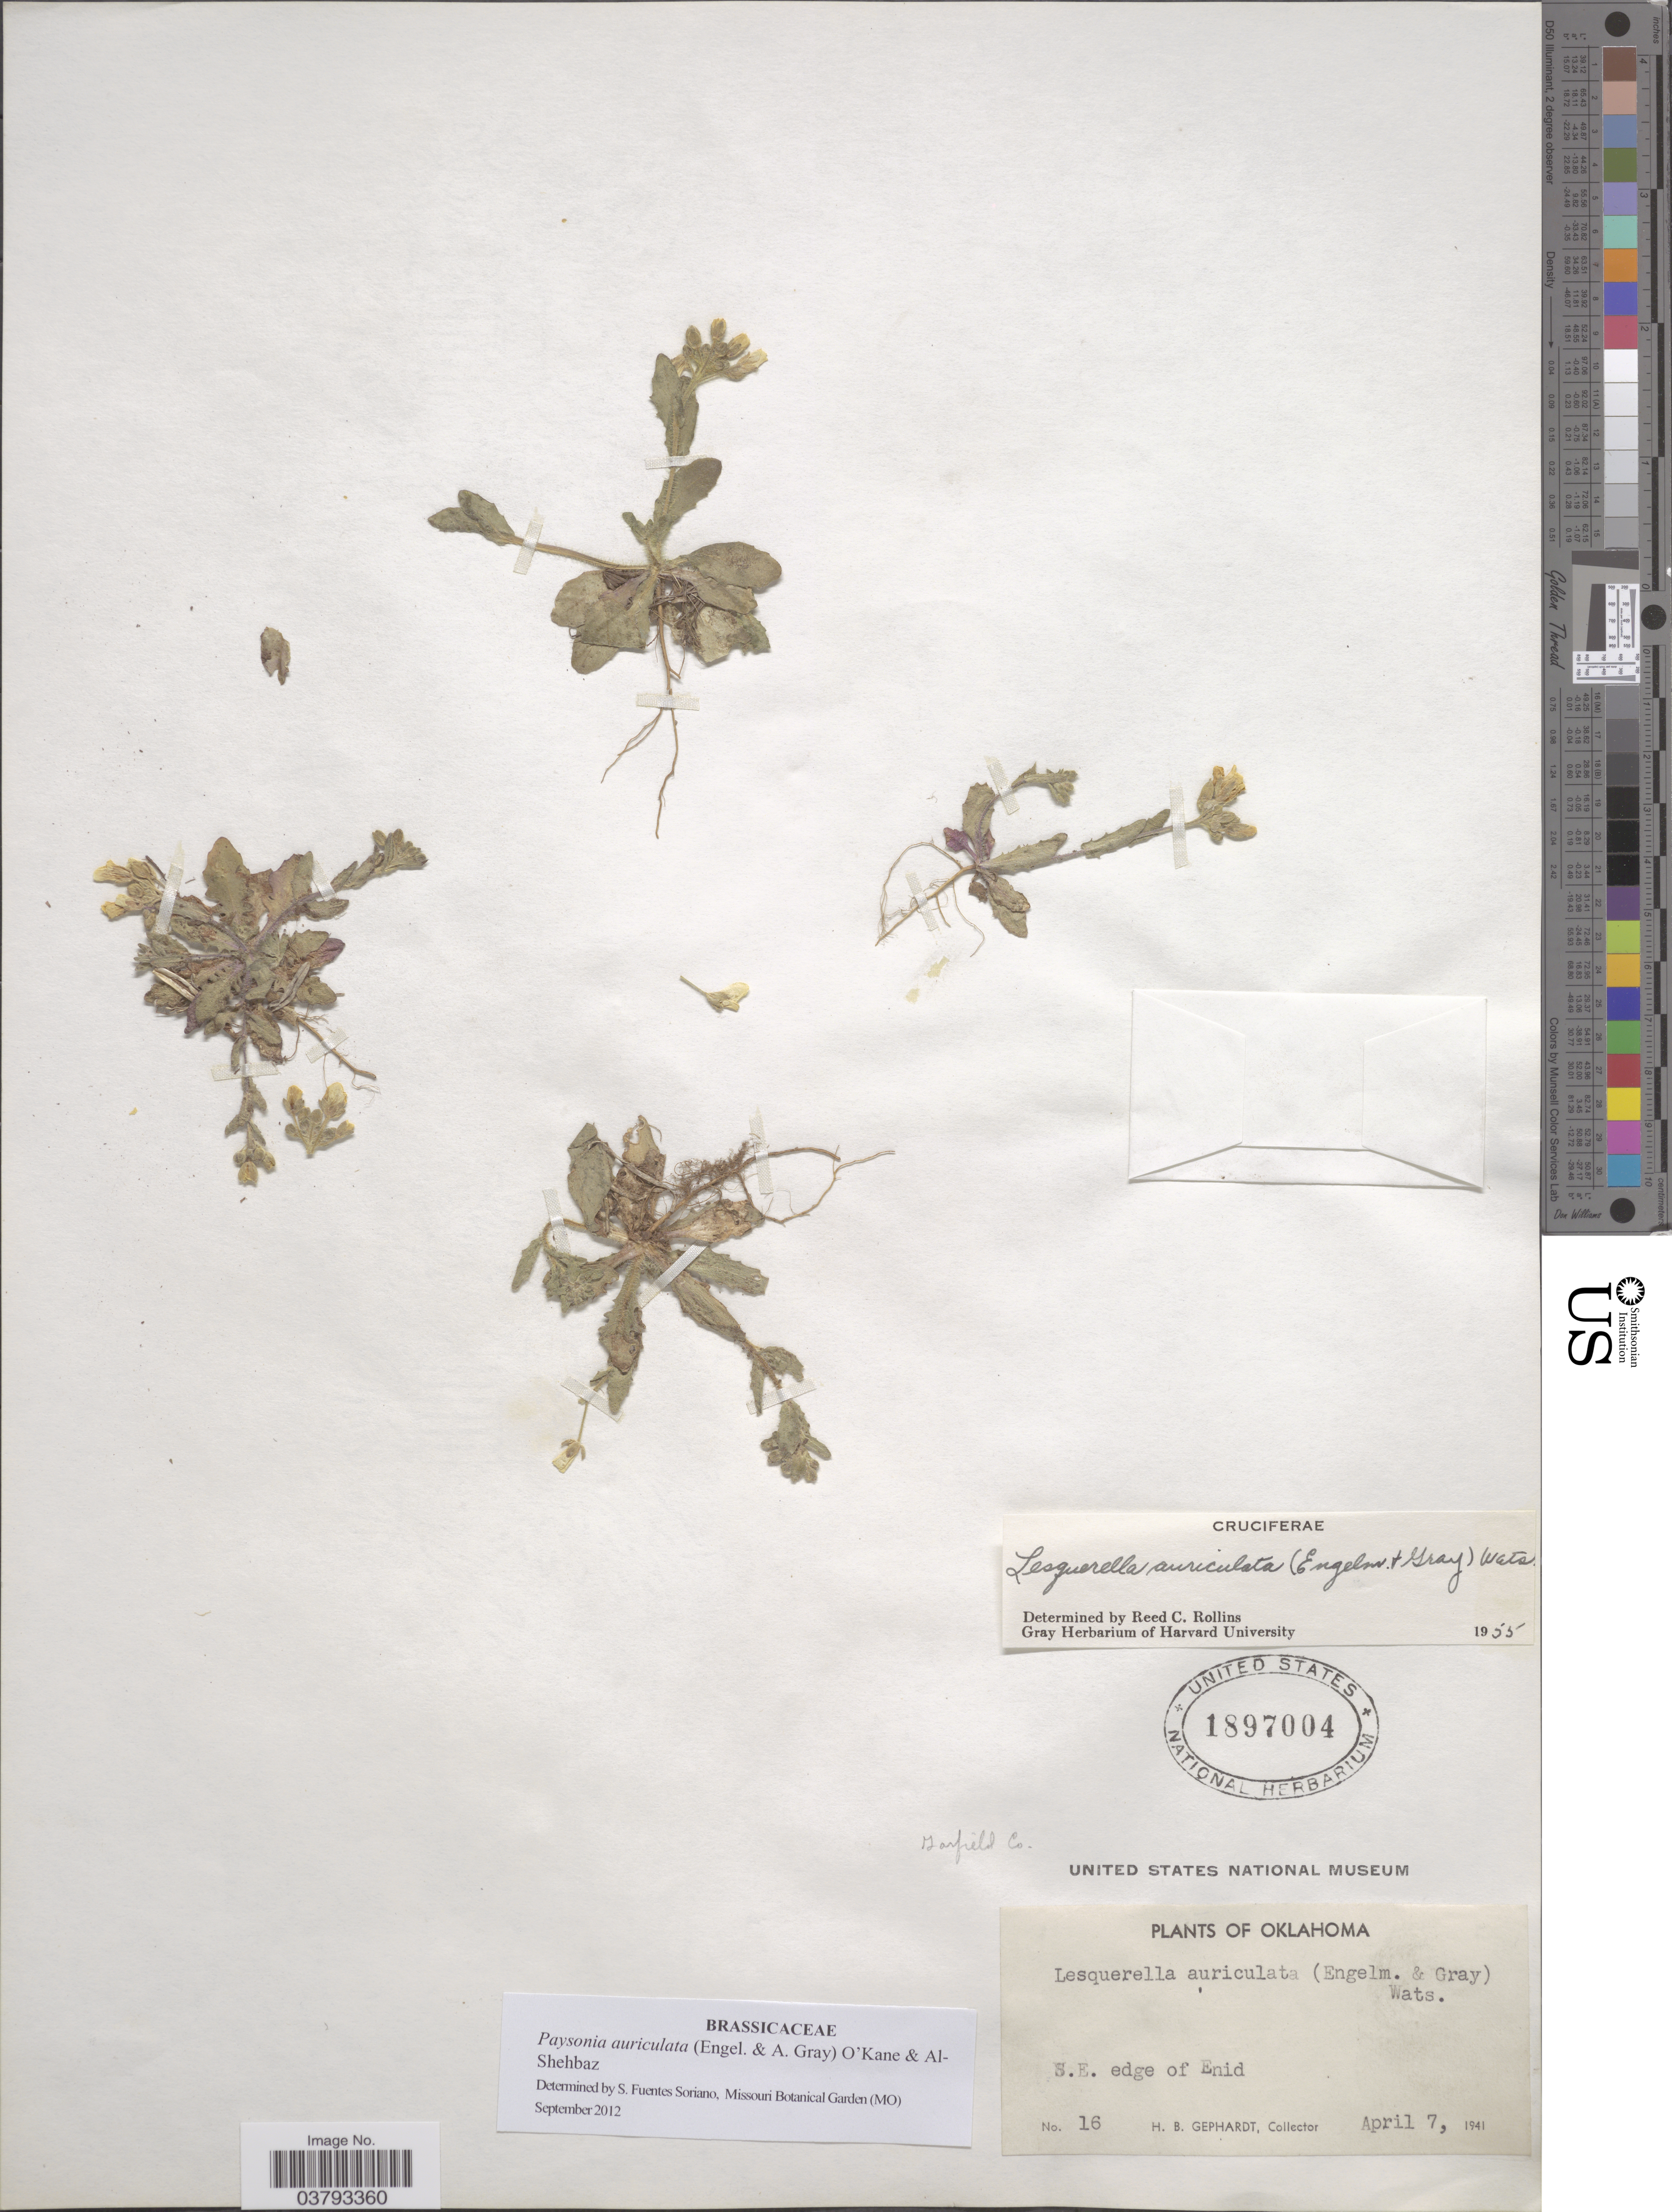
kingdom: Plantae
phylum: Tracheophyta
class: Magnoliopsida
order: Brassicales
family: Brassicaceae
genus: Lesquerella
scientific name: Lesquerella auriculata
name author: (Engelm. & A. Gray) S. Watson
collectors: H. Gephardt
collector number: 16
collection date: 1941-04-07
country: United States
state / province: Oklahoma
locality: S.E. edge of Enid.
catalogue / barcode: US 1897004